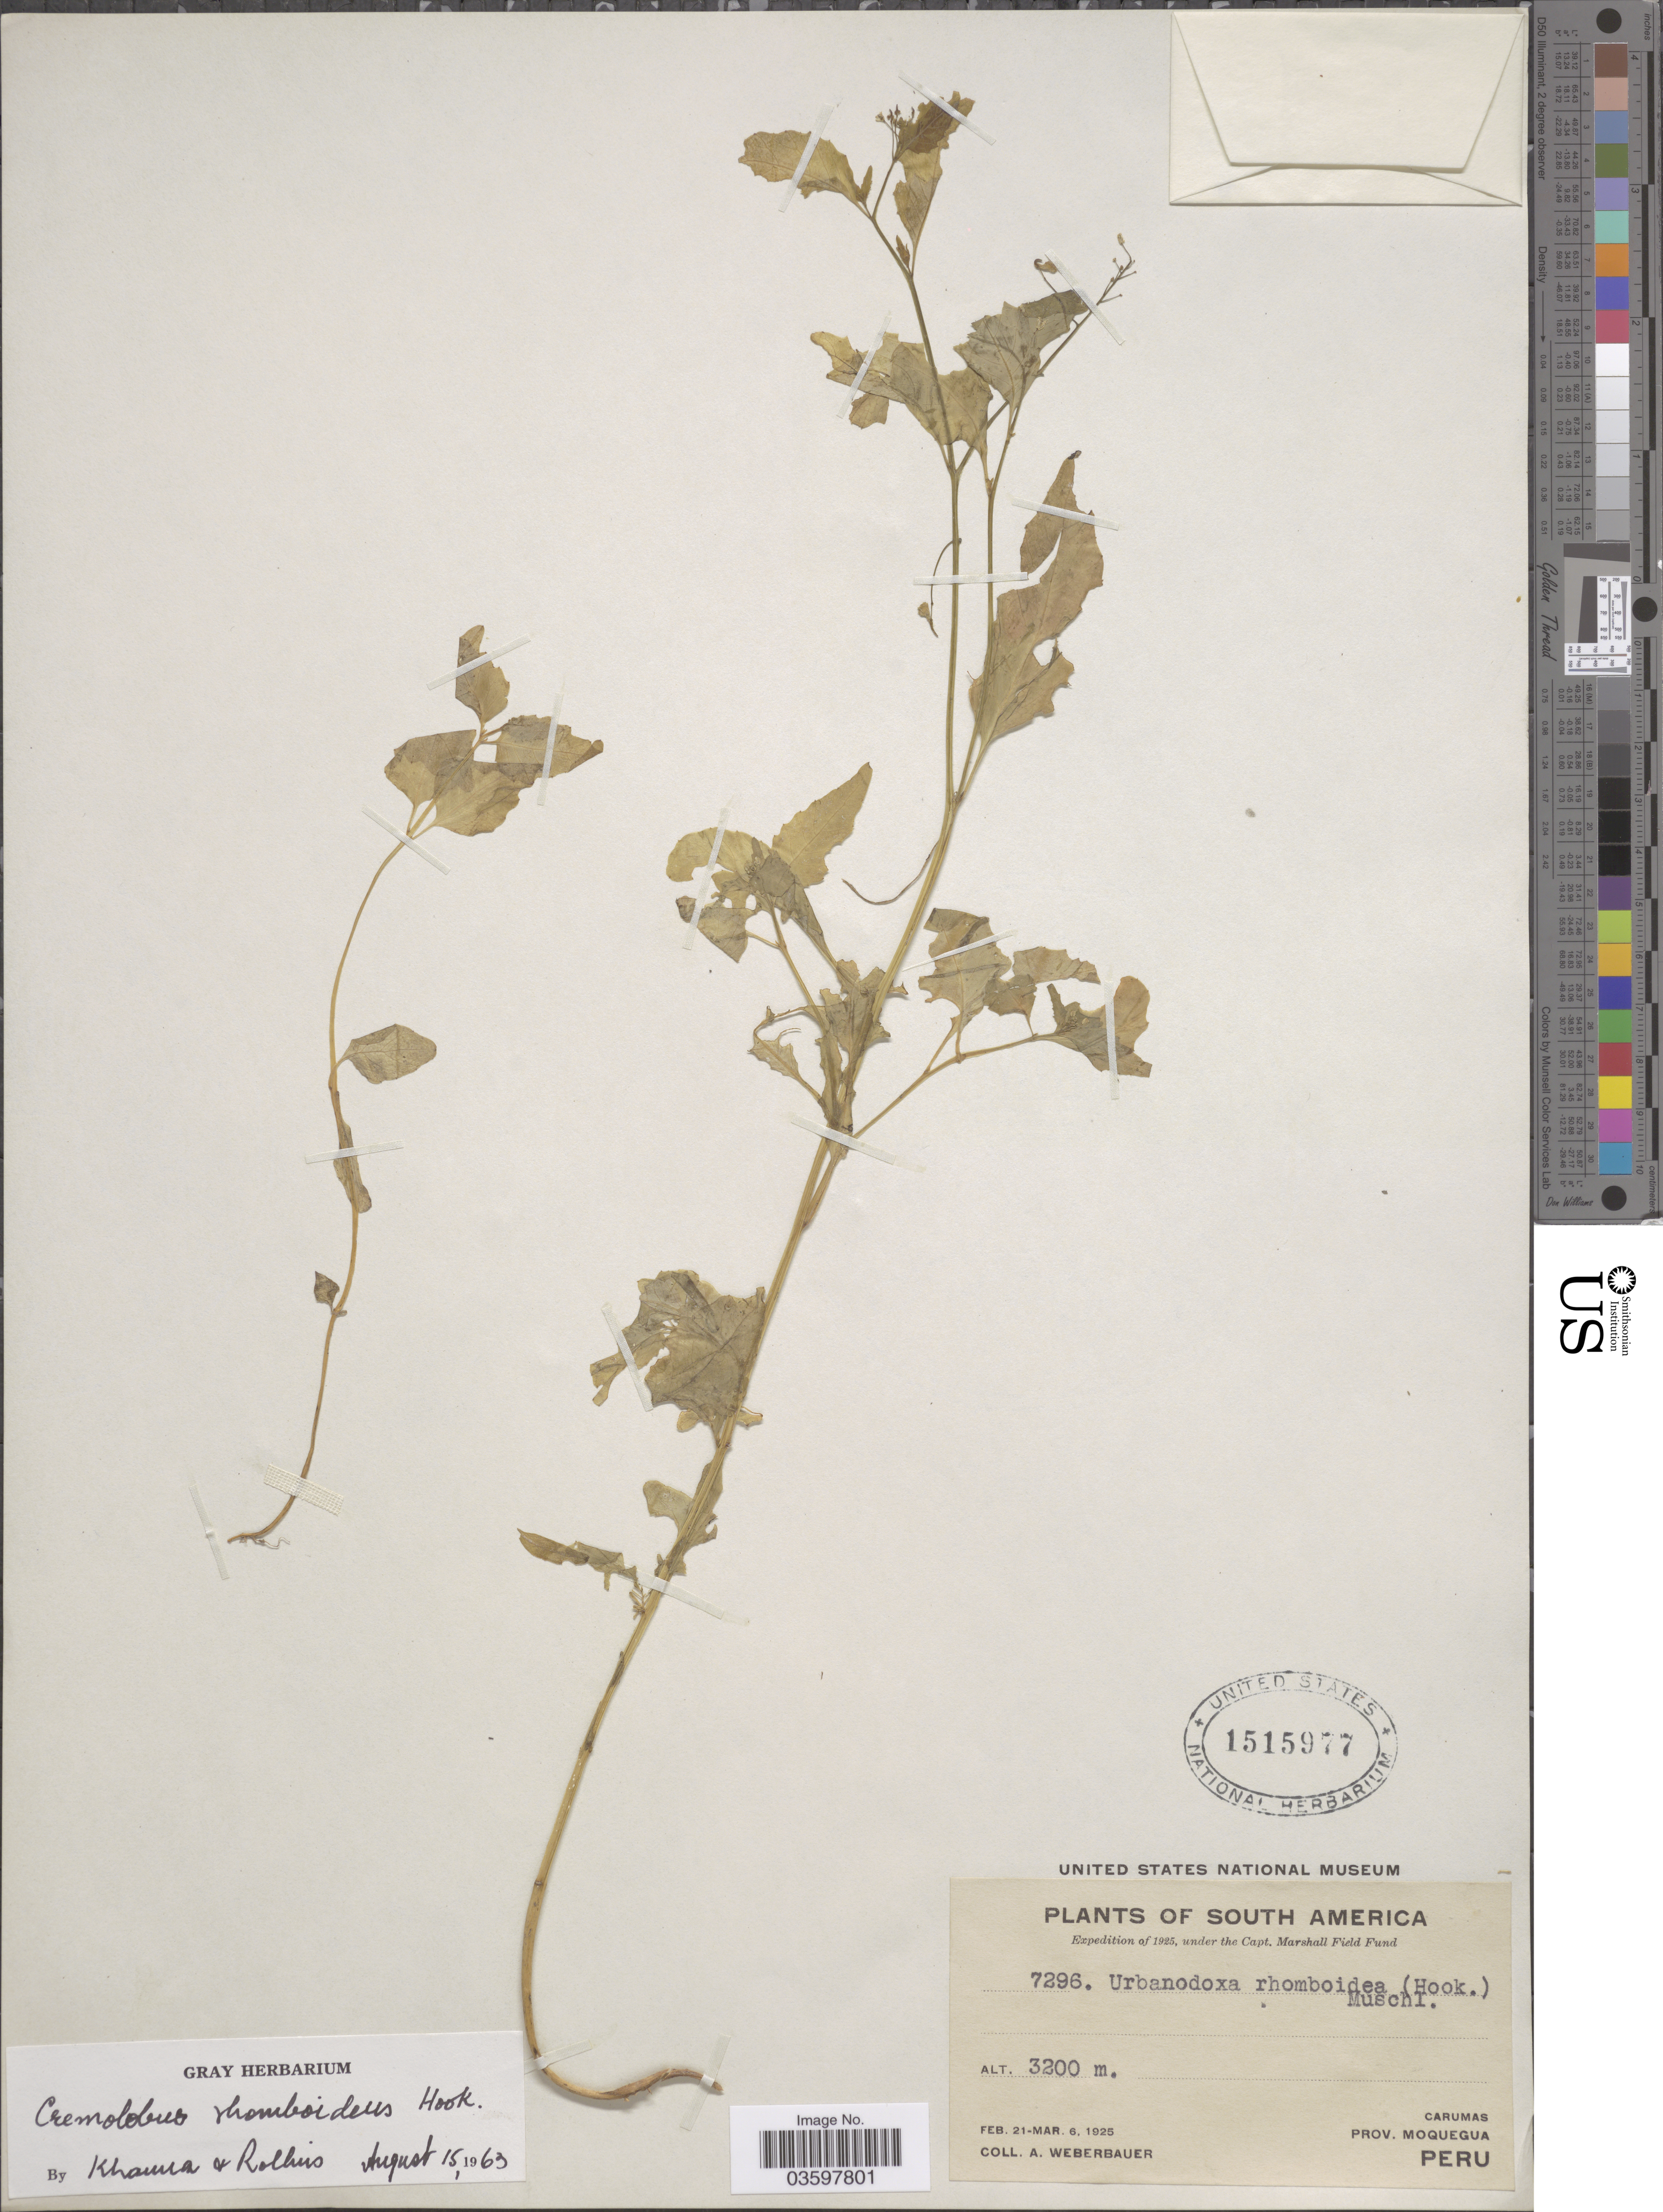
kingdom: Plantae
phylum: Tracheophyta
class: Magnoliopsida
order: Brassicales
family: Brassicaceae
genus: Cremolobus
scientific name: Cremolobus rhomboideus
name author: Hook.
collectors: A. Weberbauer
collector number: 7296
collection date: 1925-02-21/1925-03-06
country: Peru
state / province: Moquegua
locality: Carumas.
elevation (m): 3200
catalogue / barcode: US 1515977